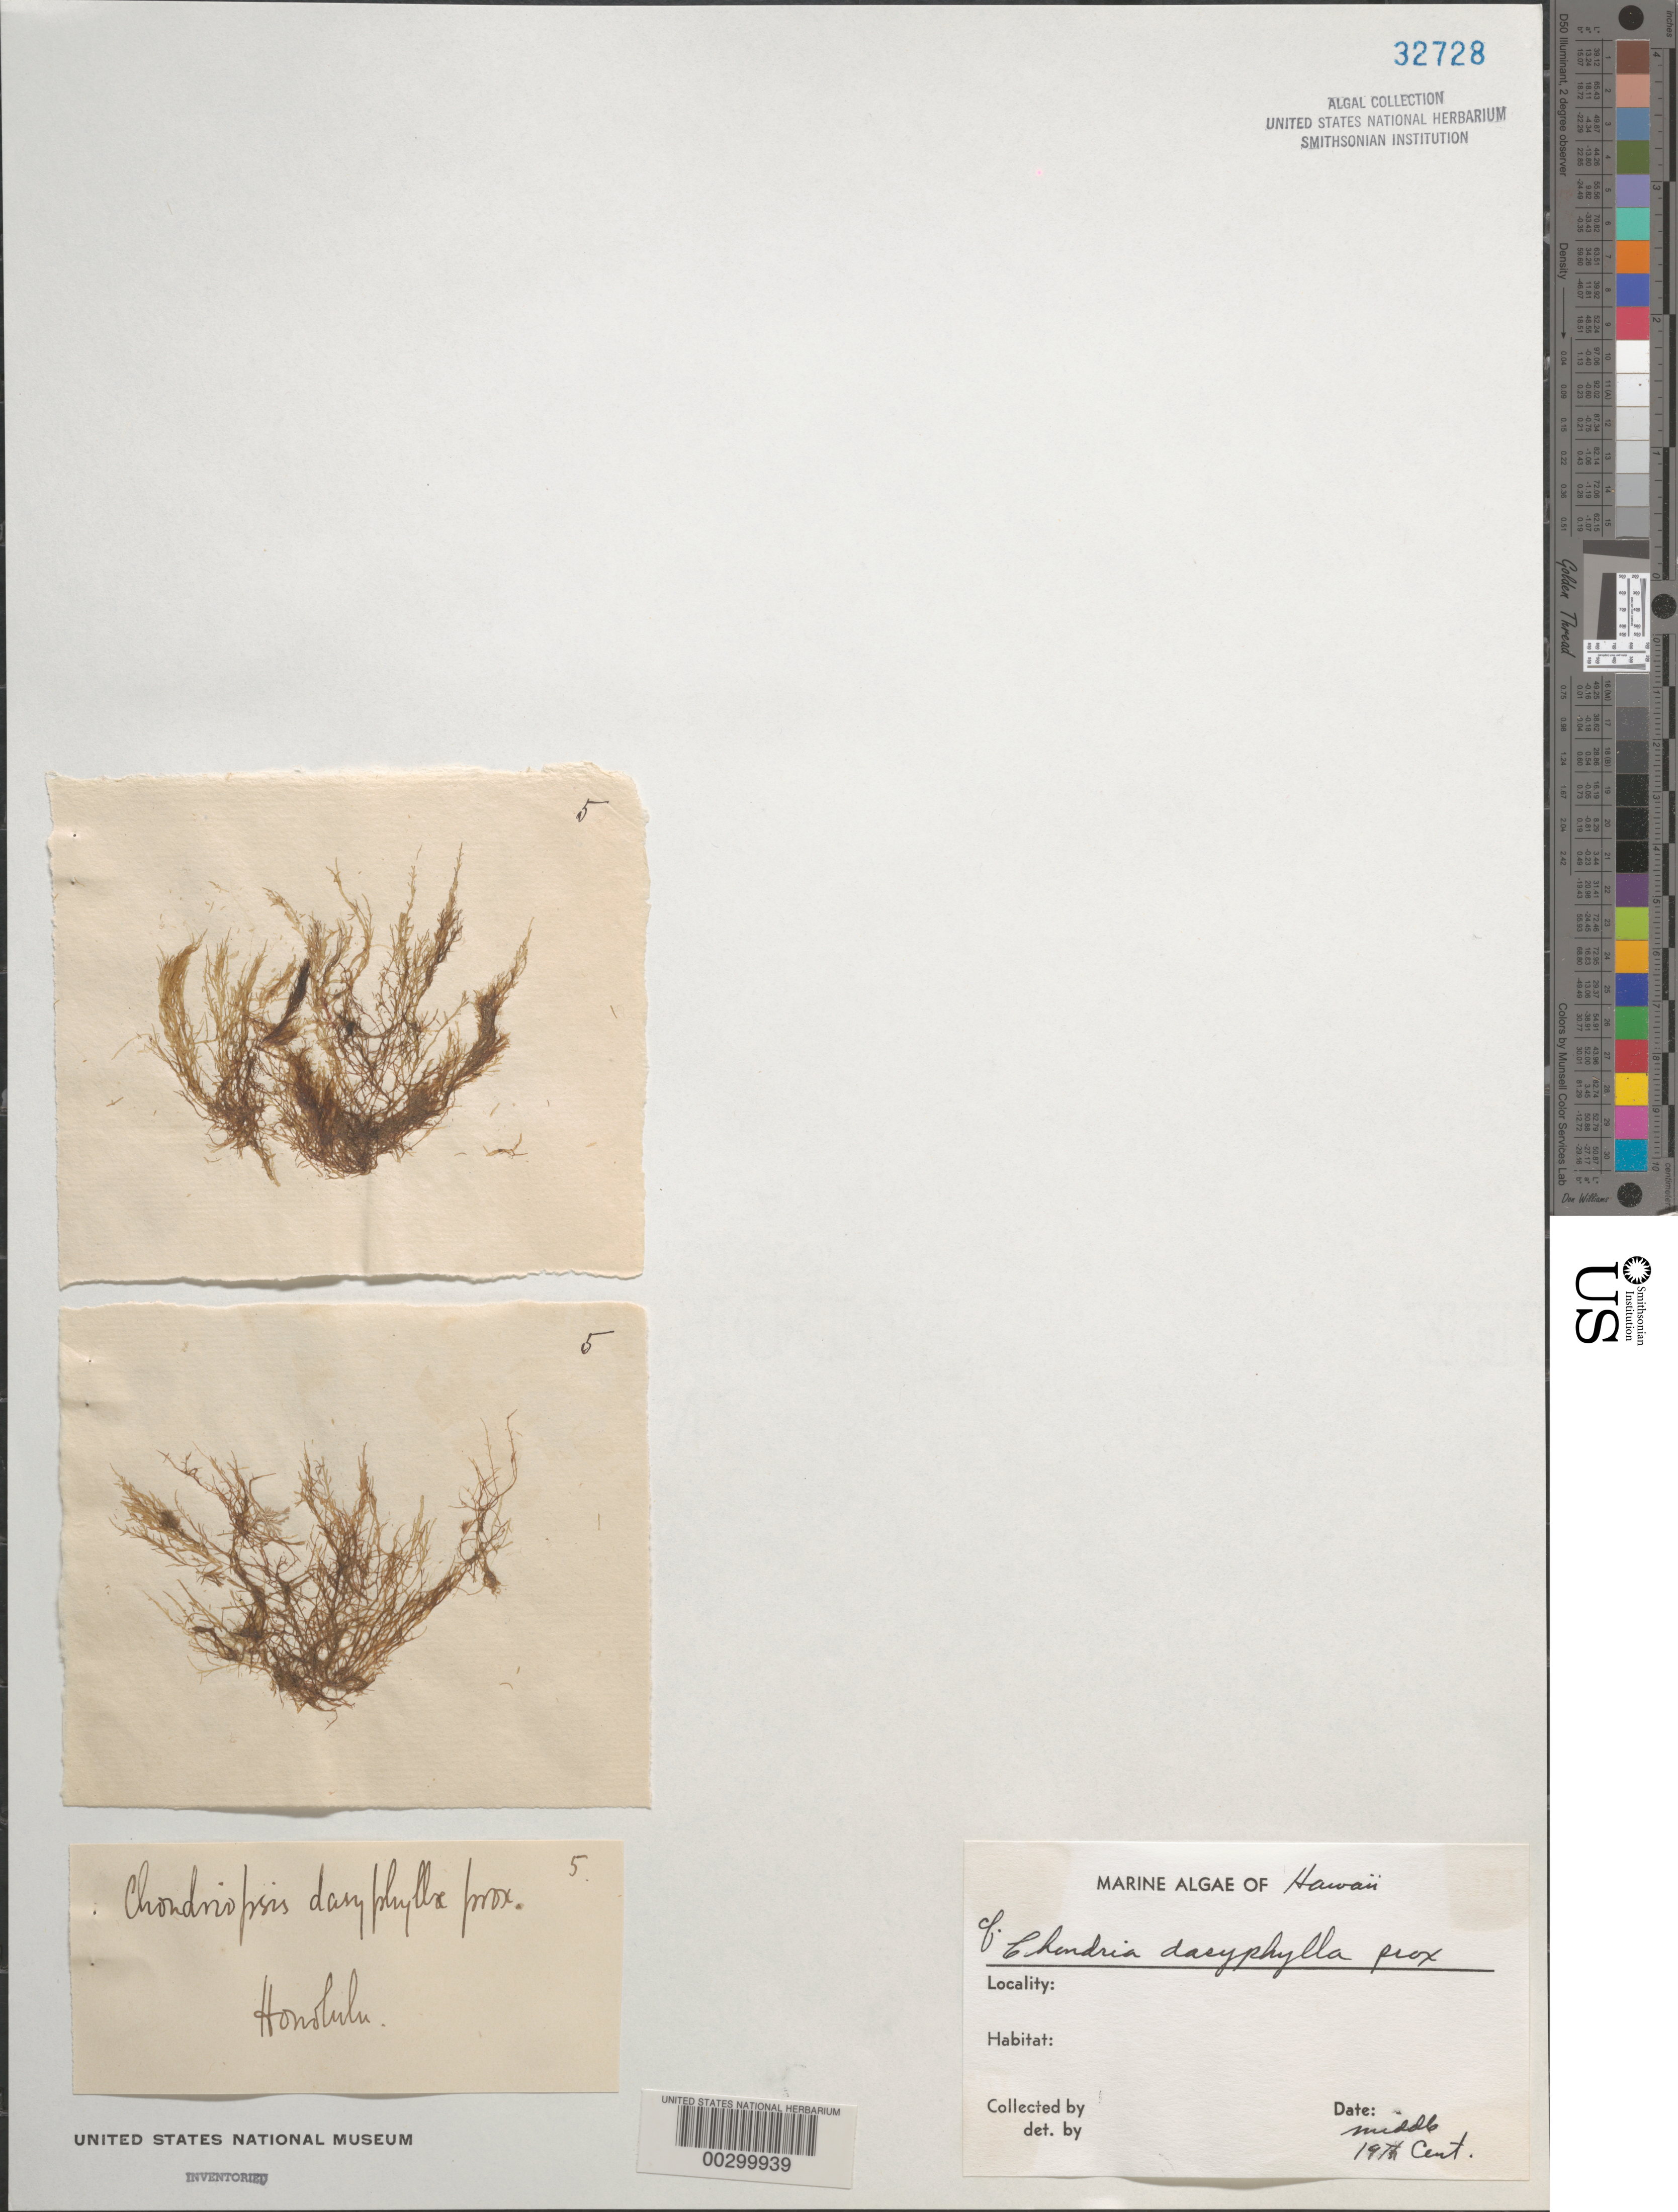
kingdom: Plantae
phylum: Rhodophyta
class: Florideophyceae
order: Ceramiales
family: Rhodomelaceae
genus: Chondria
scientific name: Chondria dasyphylla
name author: (Woodw.) C. Agardh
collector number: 5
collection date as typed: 18--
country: United States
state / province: Hawaii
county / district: Honolulu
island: Oahu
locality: Honolulu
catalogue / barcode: US 32728